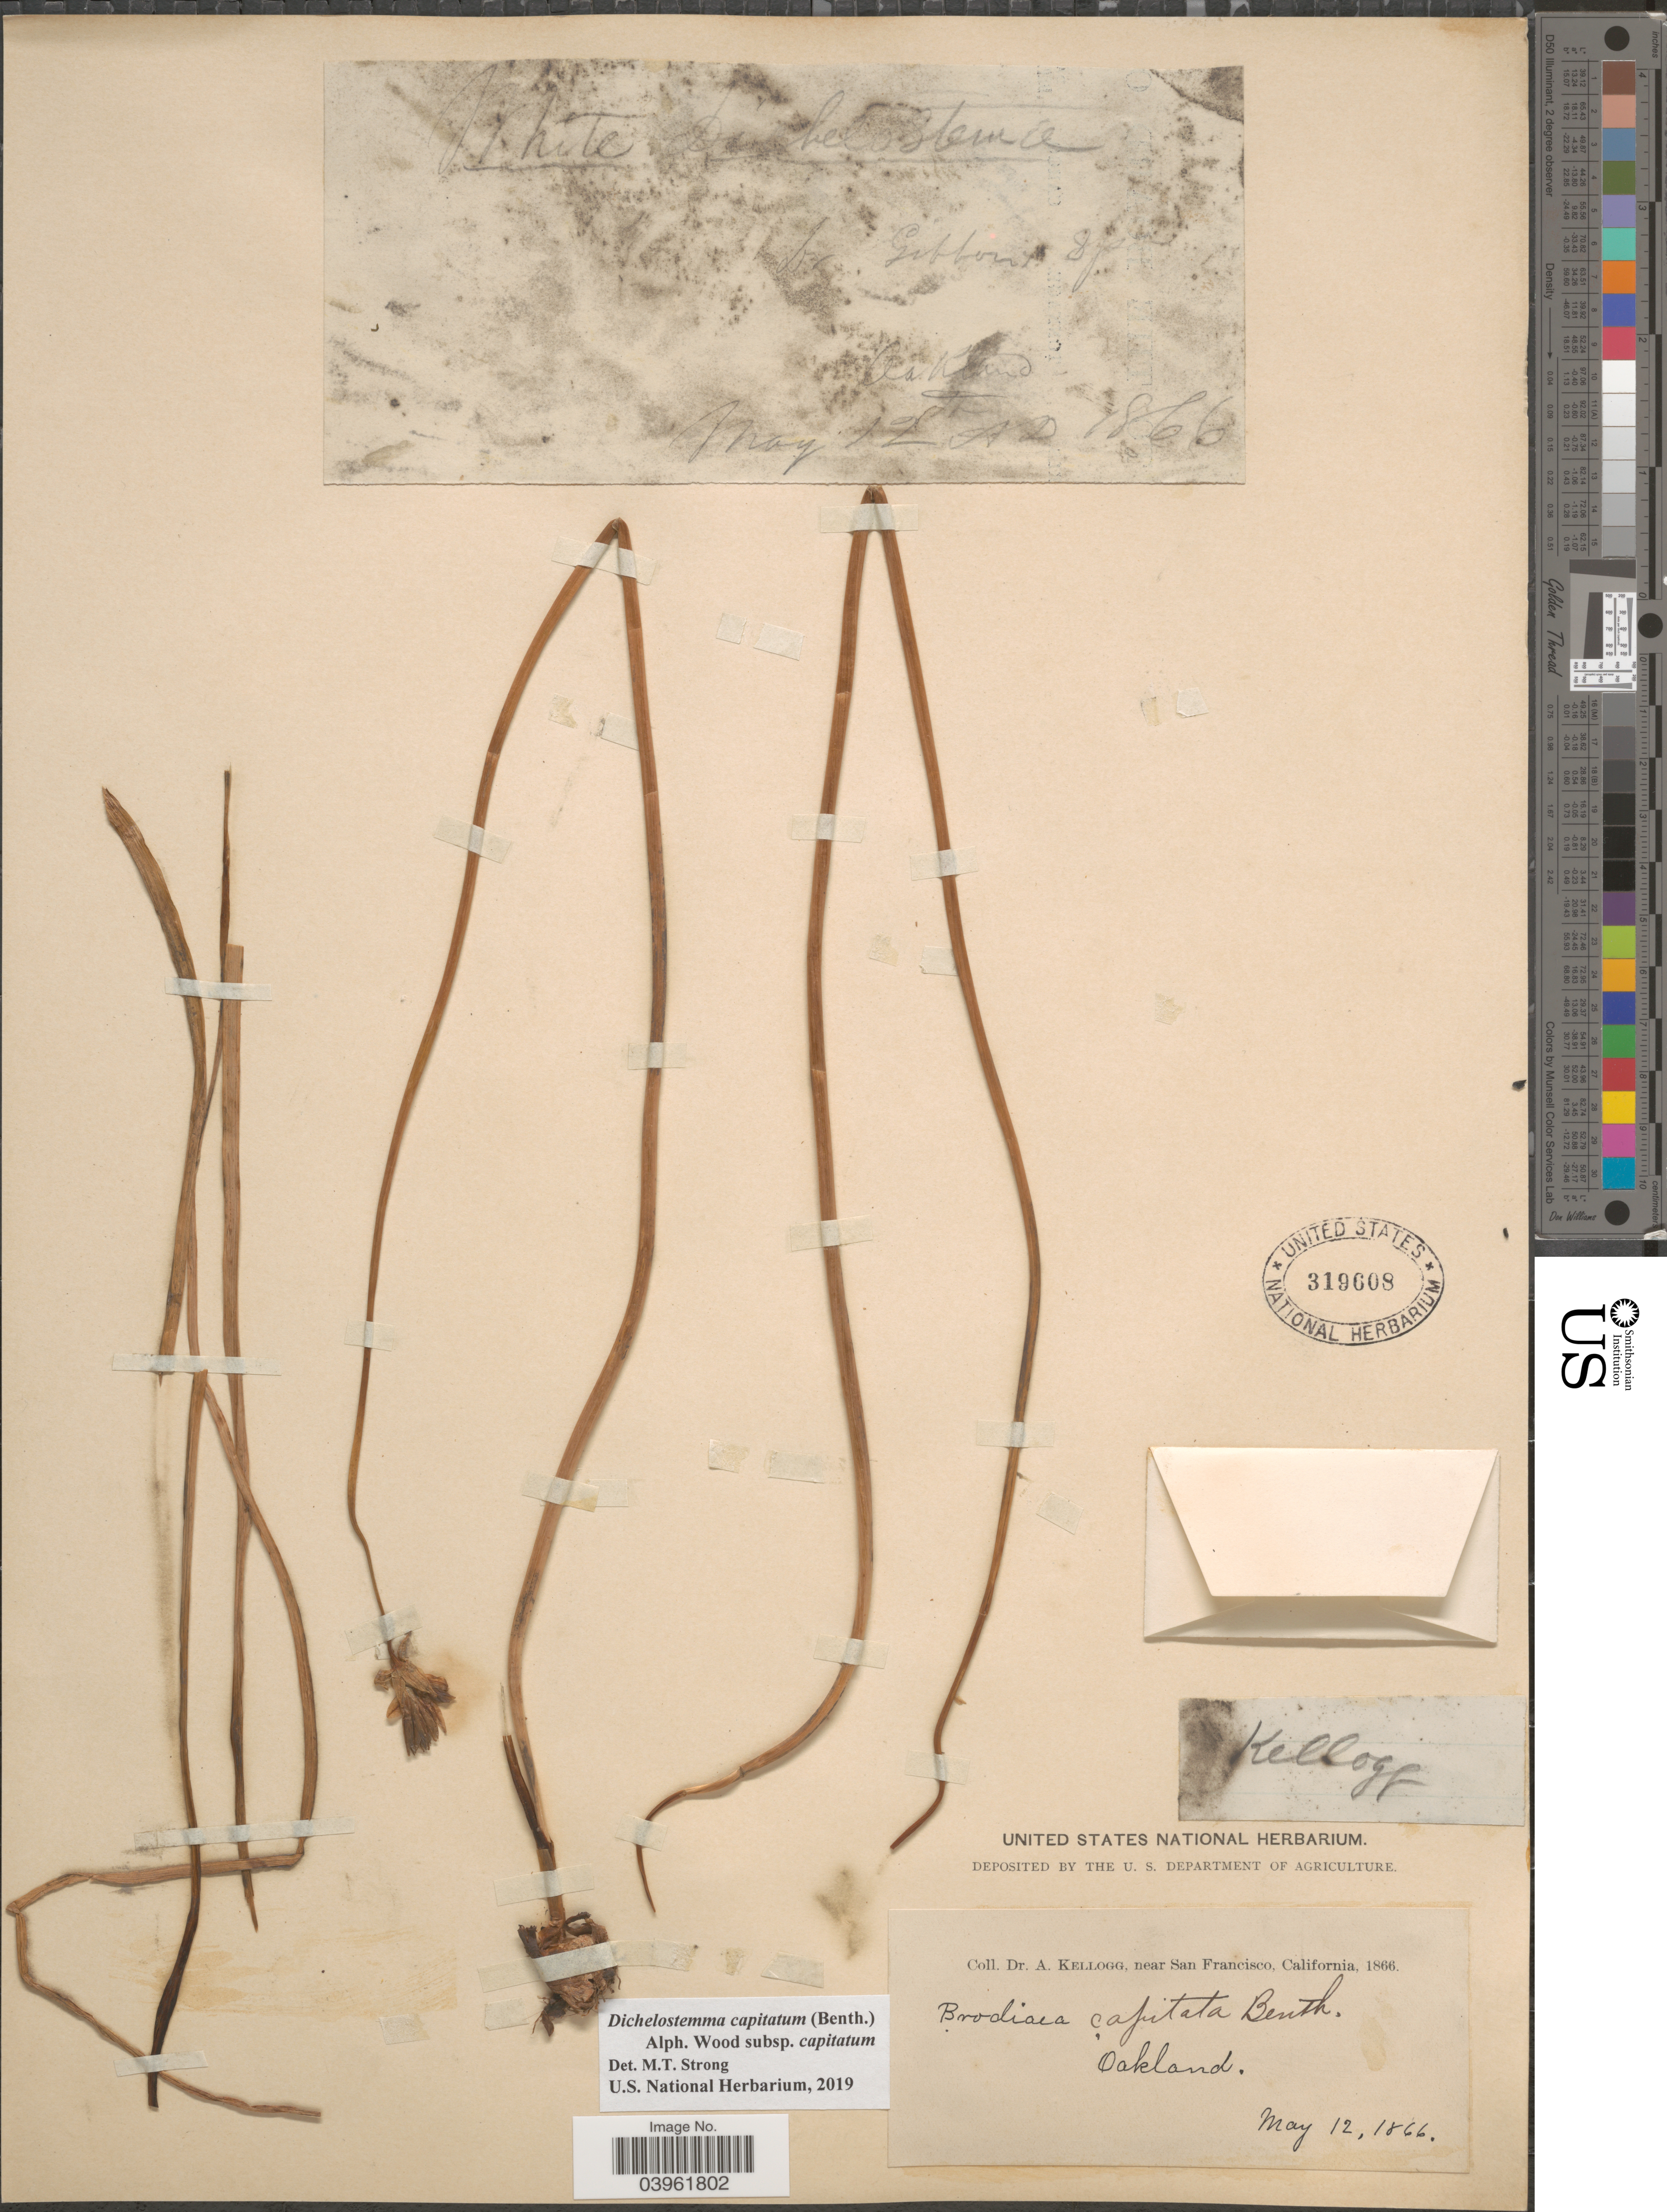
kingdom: Plantae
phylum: Tracheophyta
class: Liliopsida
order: Asparagales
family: Asparagaceae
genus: Dichelostemma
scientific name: Dichelostemma capitatum subsp. capitatum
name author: (Benth.) Alph. Wood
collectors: A. Kellogg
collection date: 1866-05-12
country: United States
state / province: California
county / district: San Francisco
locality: Near San Francisco. Oakland.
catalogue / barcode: US 319608